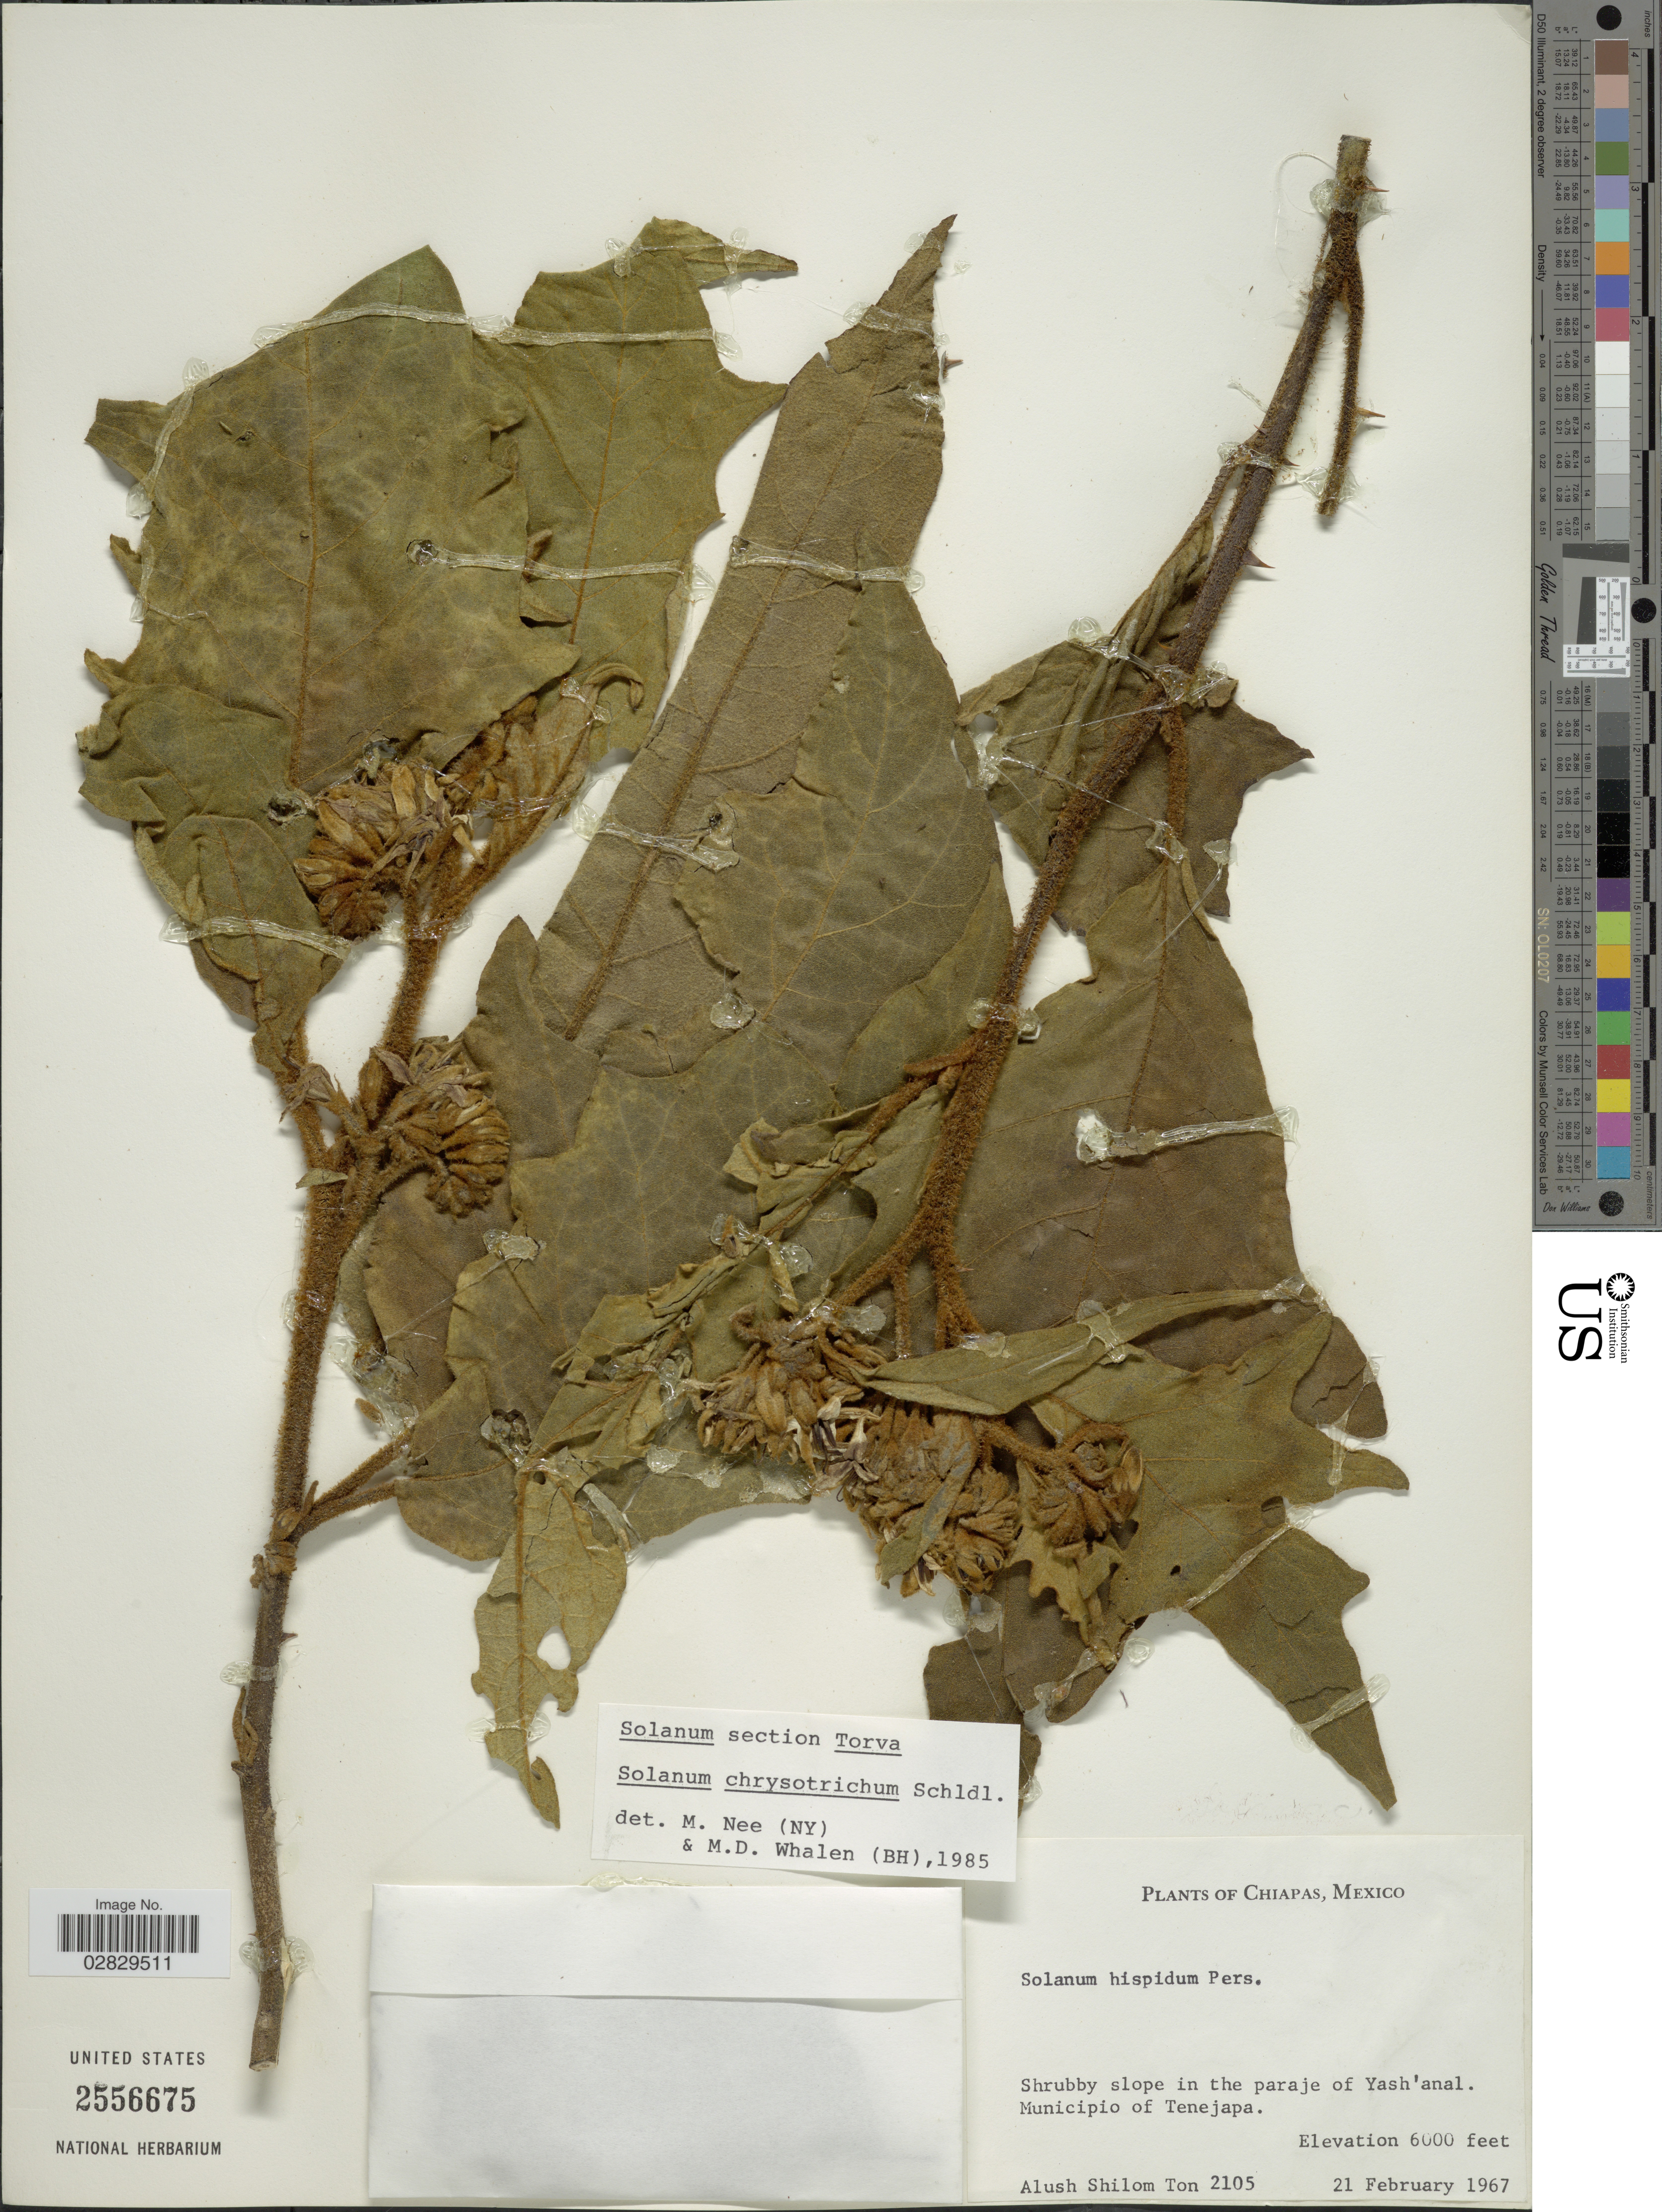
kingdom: Plantae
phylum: Tracheophyta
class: Magnoliopsida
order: Solanales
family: Solanaceae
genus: Solanum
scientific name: Solanum chrysotrichum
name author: Schltdl.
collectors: A. M. Ton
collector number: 2105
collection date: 1967-02-21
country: Mexico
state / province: Chiapas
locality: Shrubby slope in the paraje of Yash'anal. Municipio of Tenejapa.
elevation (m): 1829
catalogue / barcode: US 2556675